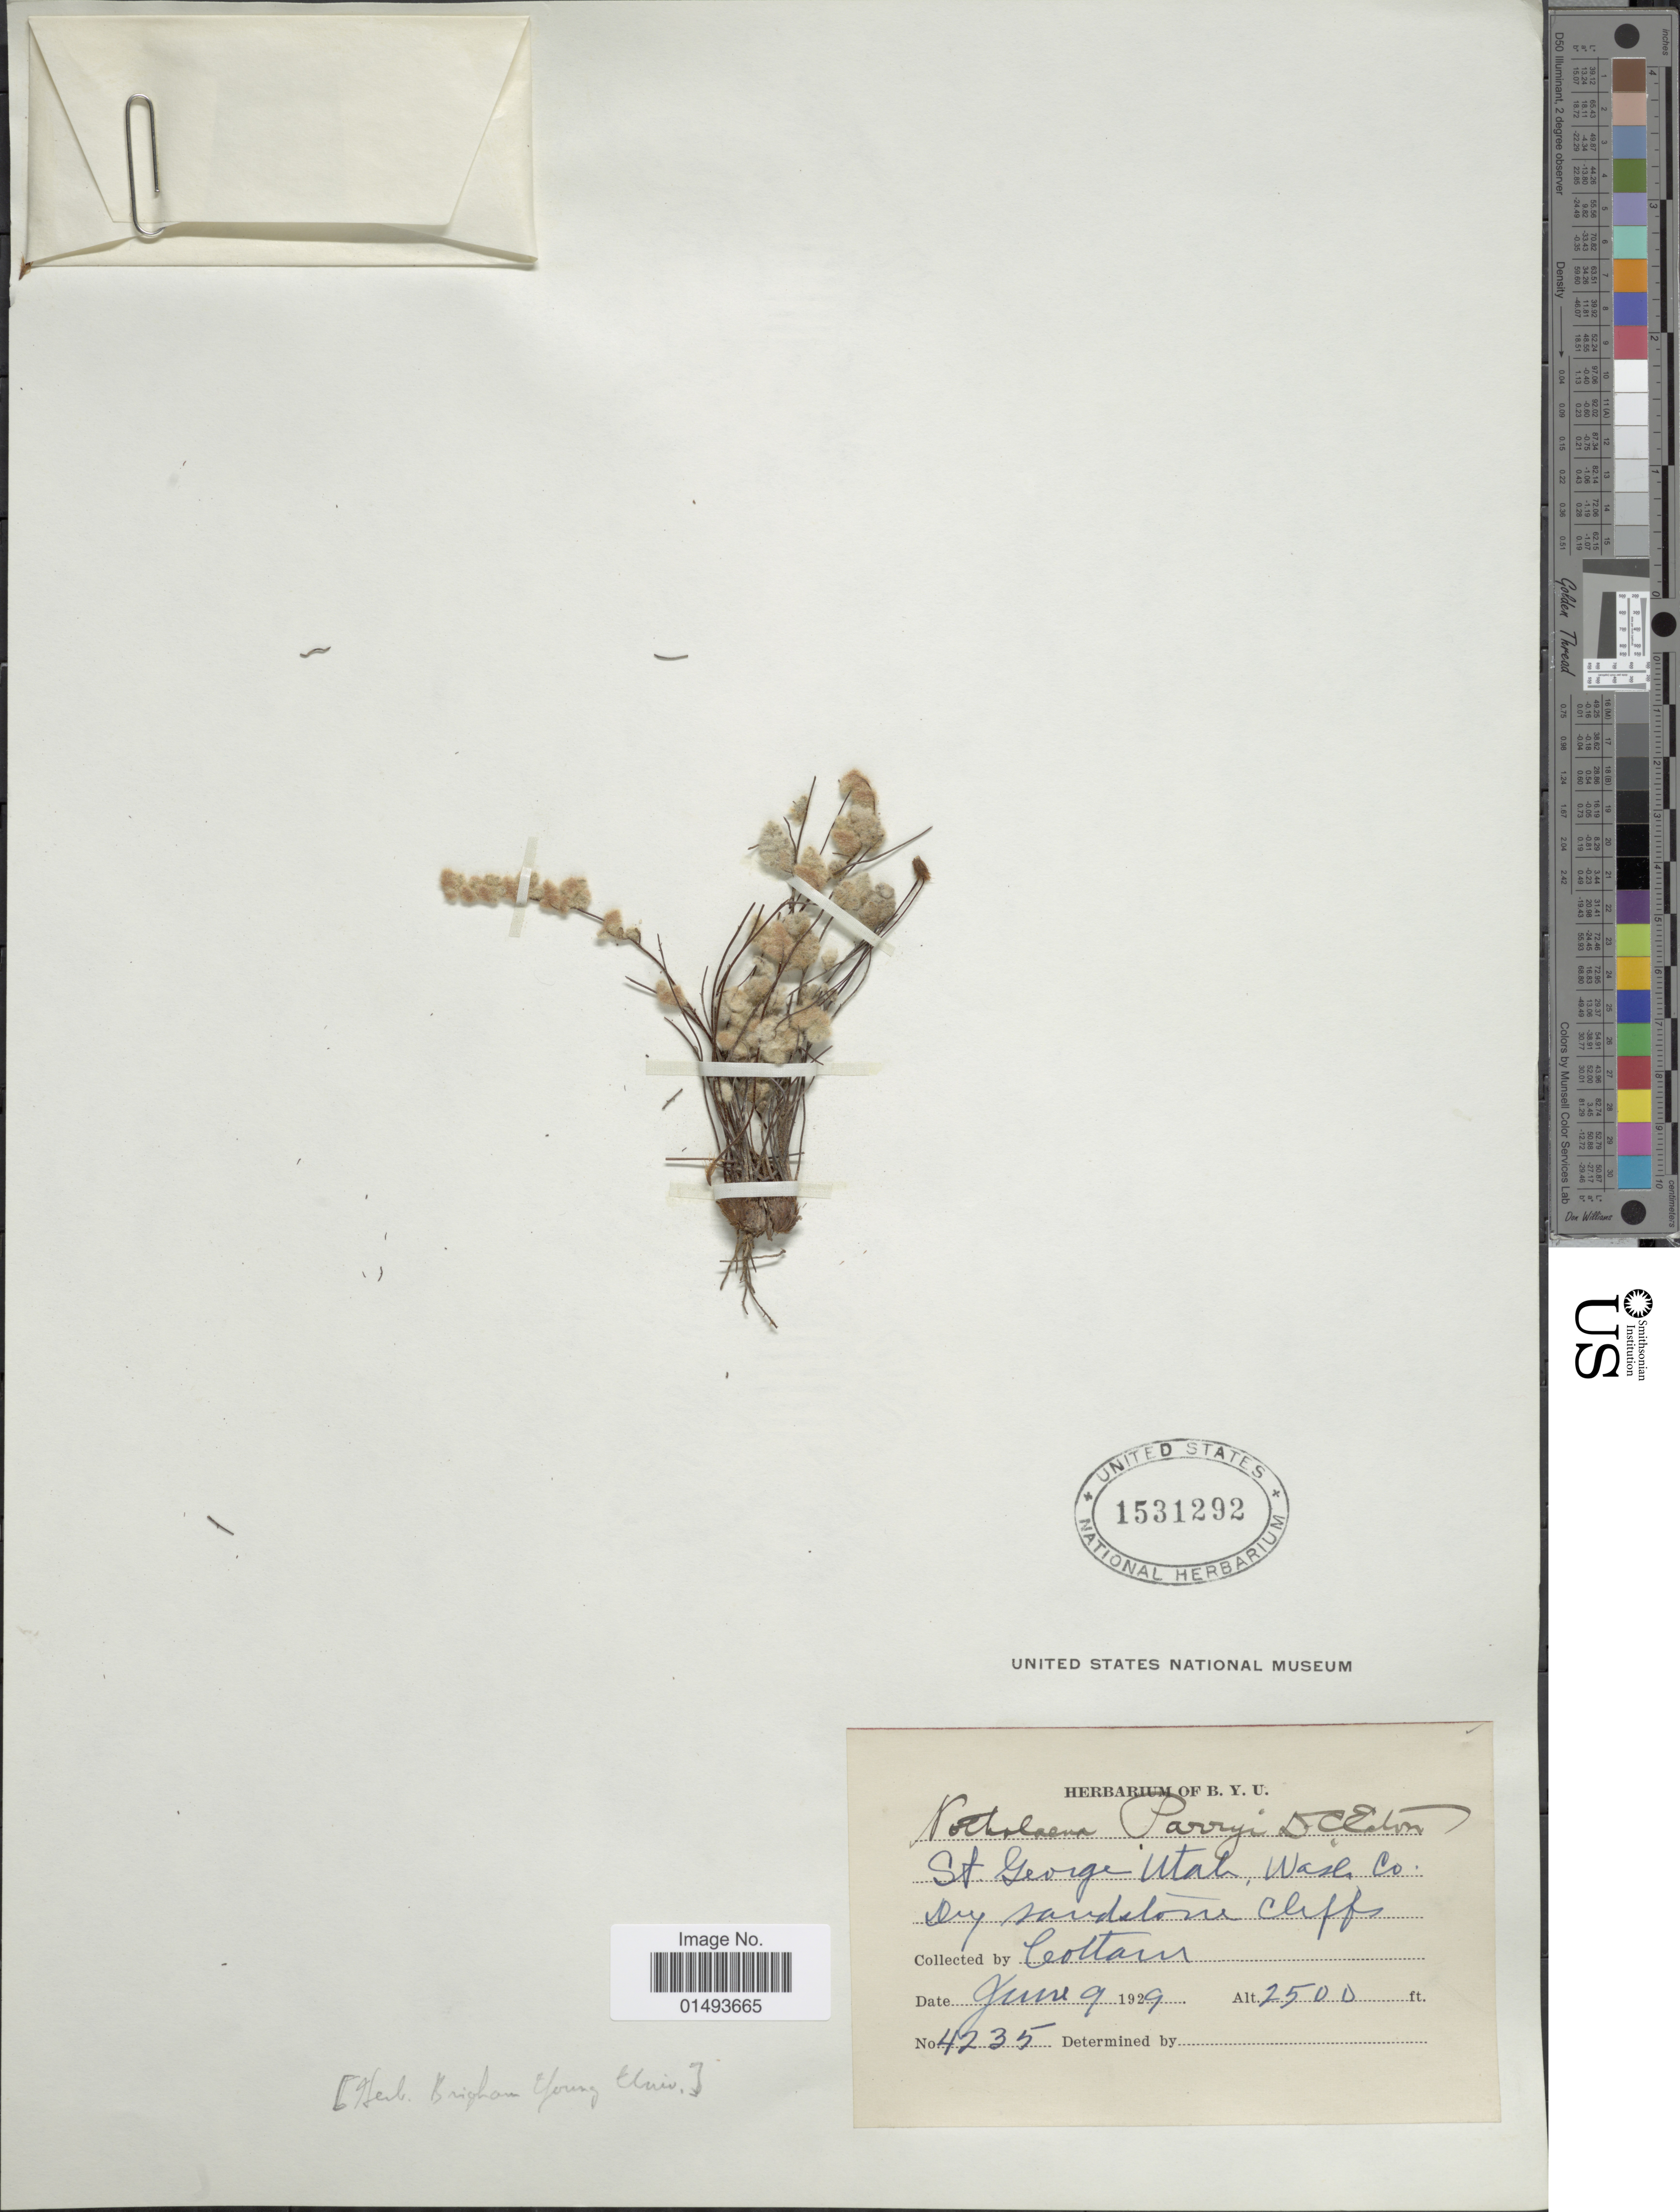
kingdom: Plantae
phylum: Tracheophyta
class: Polypodiopsida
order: Polypodiales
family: Pteridaceae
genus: Myriopteris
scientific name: Myriopteris parryi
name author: (D.C. Eaton) Grusz & Windham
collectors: Colton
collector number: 4235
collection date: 1929-07-09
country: United States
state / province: Washington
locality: St. George, Wash Co.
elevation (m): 762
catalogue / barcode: US 1531292